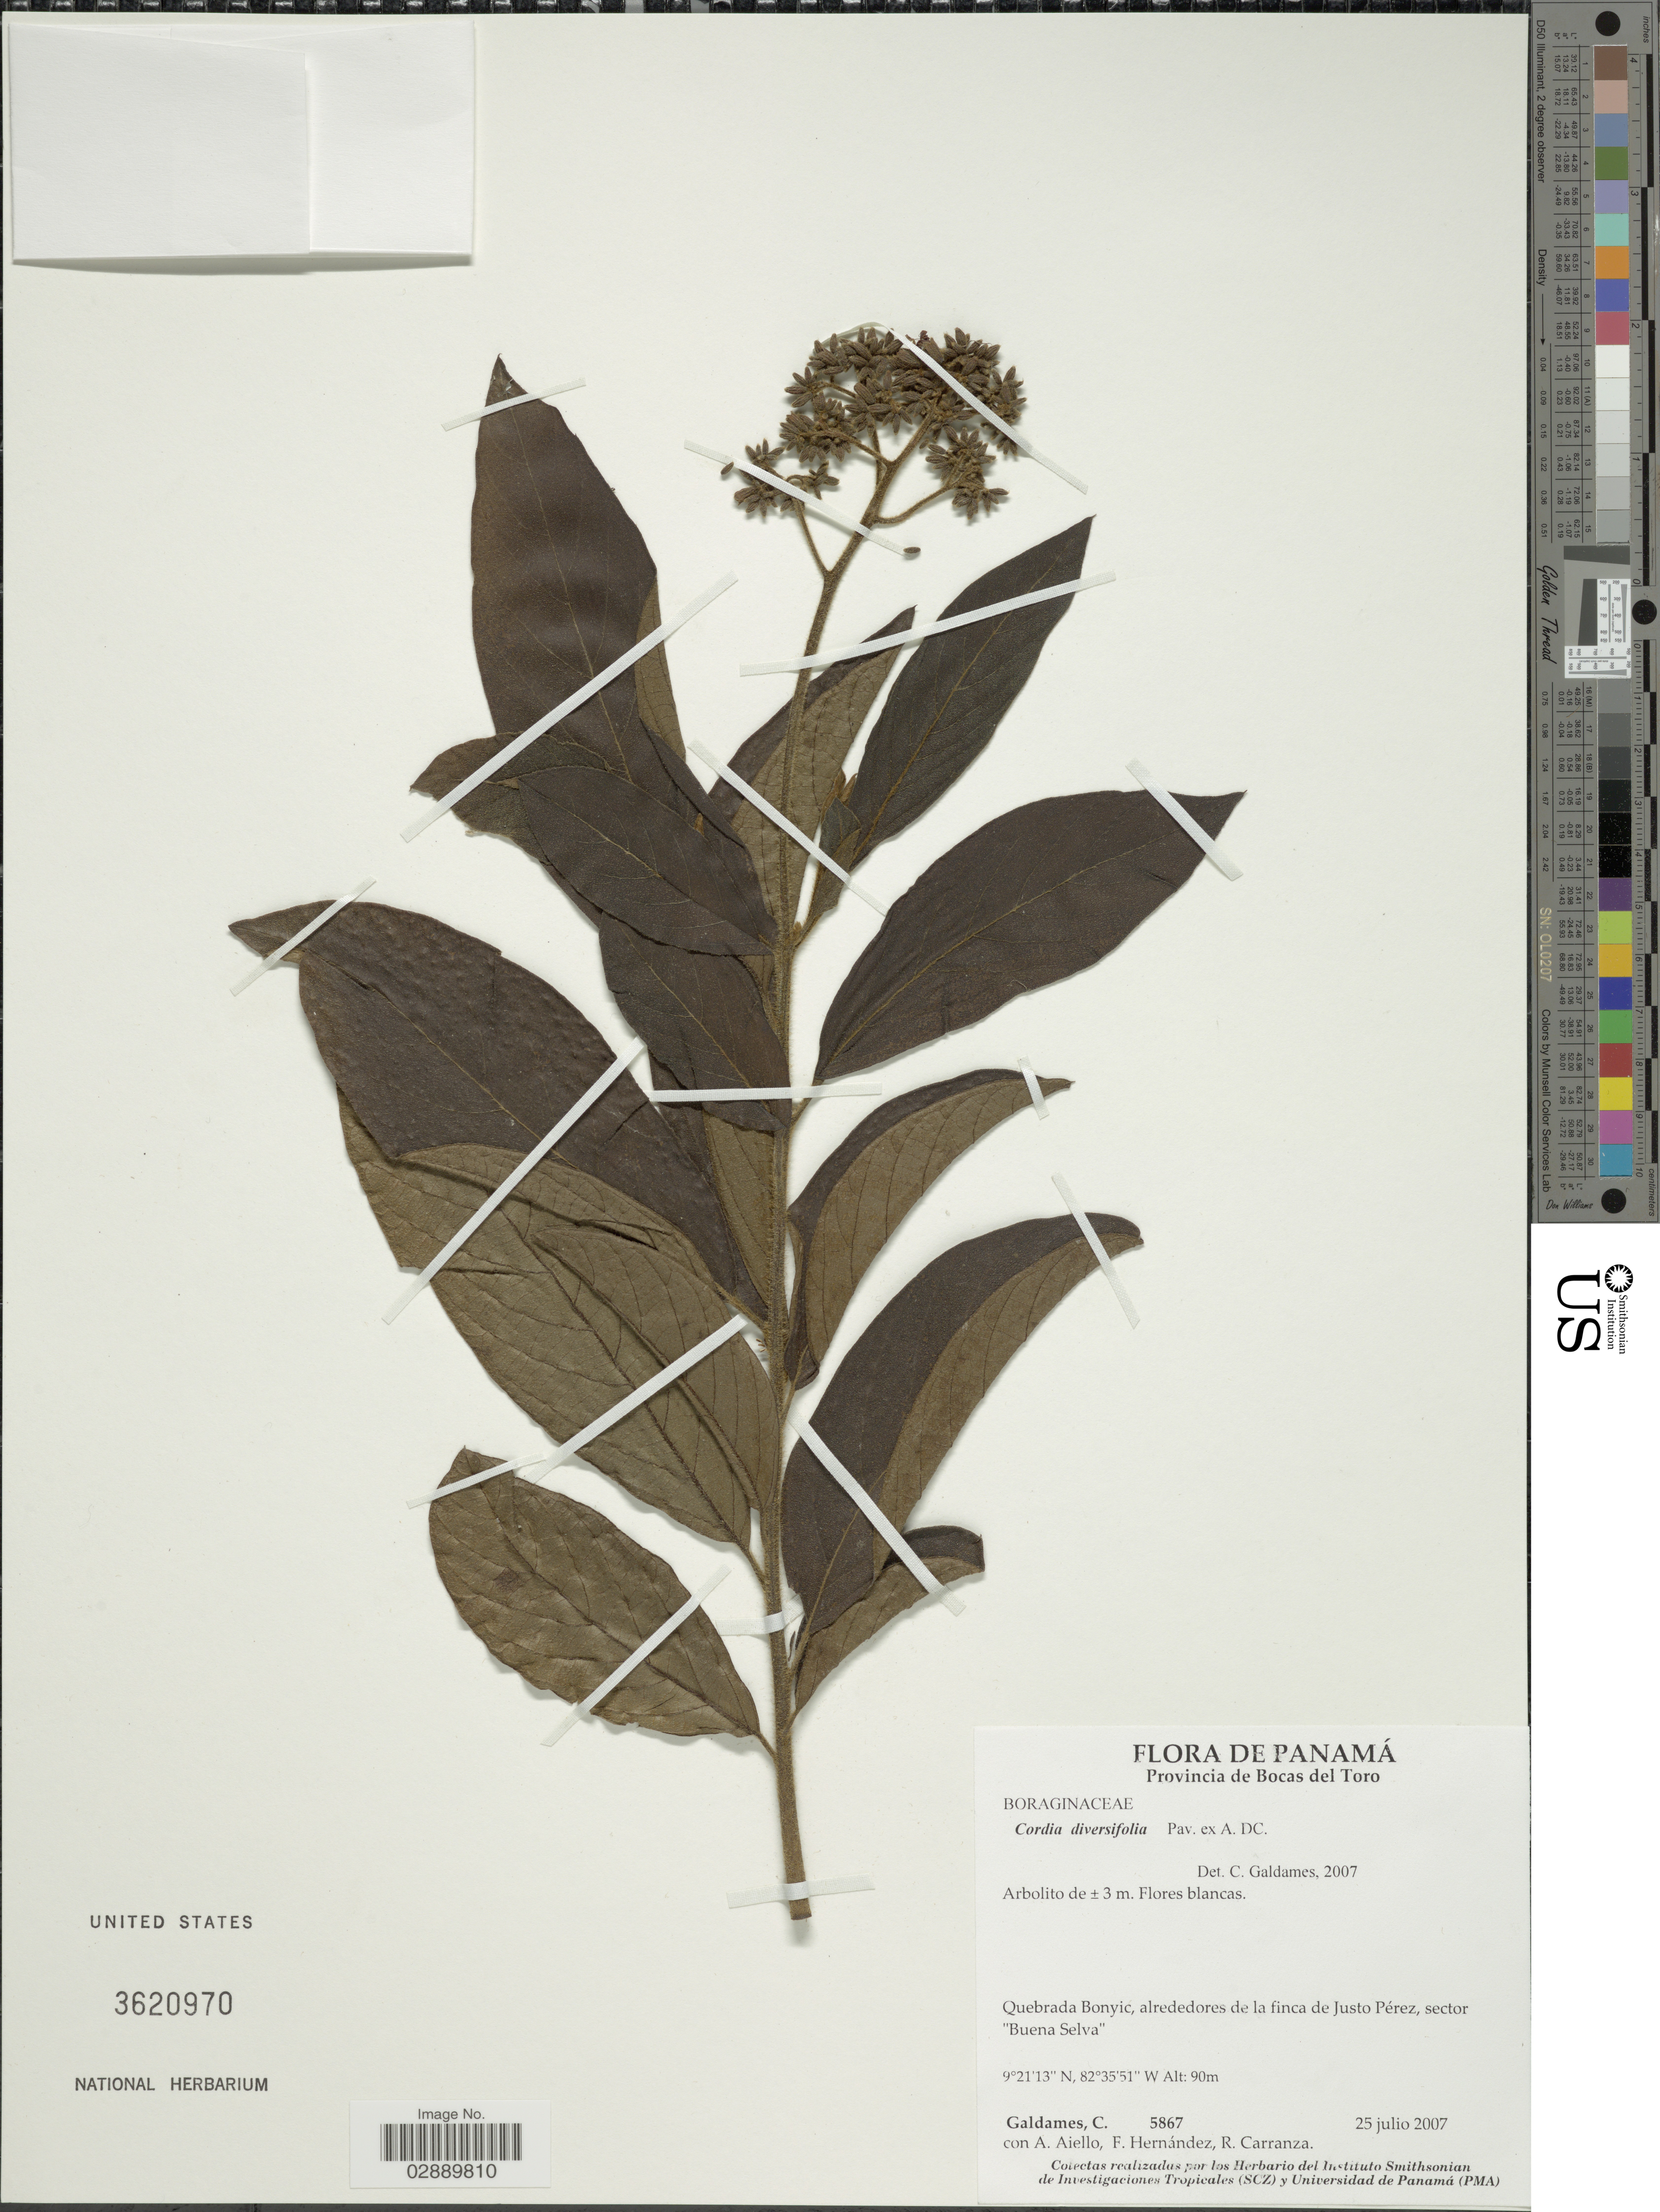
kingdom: Plantae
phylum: Tracheophyta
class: Magnoliopsida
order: Boraginales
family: Cordiaceae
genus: Cordia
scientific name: Cordia diversifolia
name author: Pav. ex DC.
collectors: C. Galdames, A. Aiello, F. Hernandez & R. Carranza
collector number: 5867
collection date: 2007-07-25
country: Panama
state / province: Bocas del Toro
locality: Quebrada Bonyic, alrededores de la finca de Justo Pérez, sector "Buena Selva".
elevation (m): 90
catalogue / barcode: US 3620970